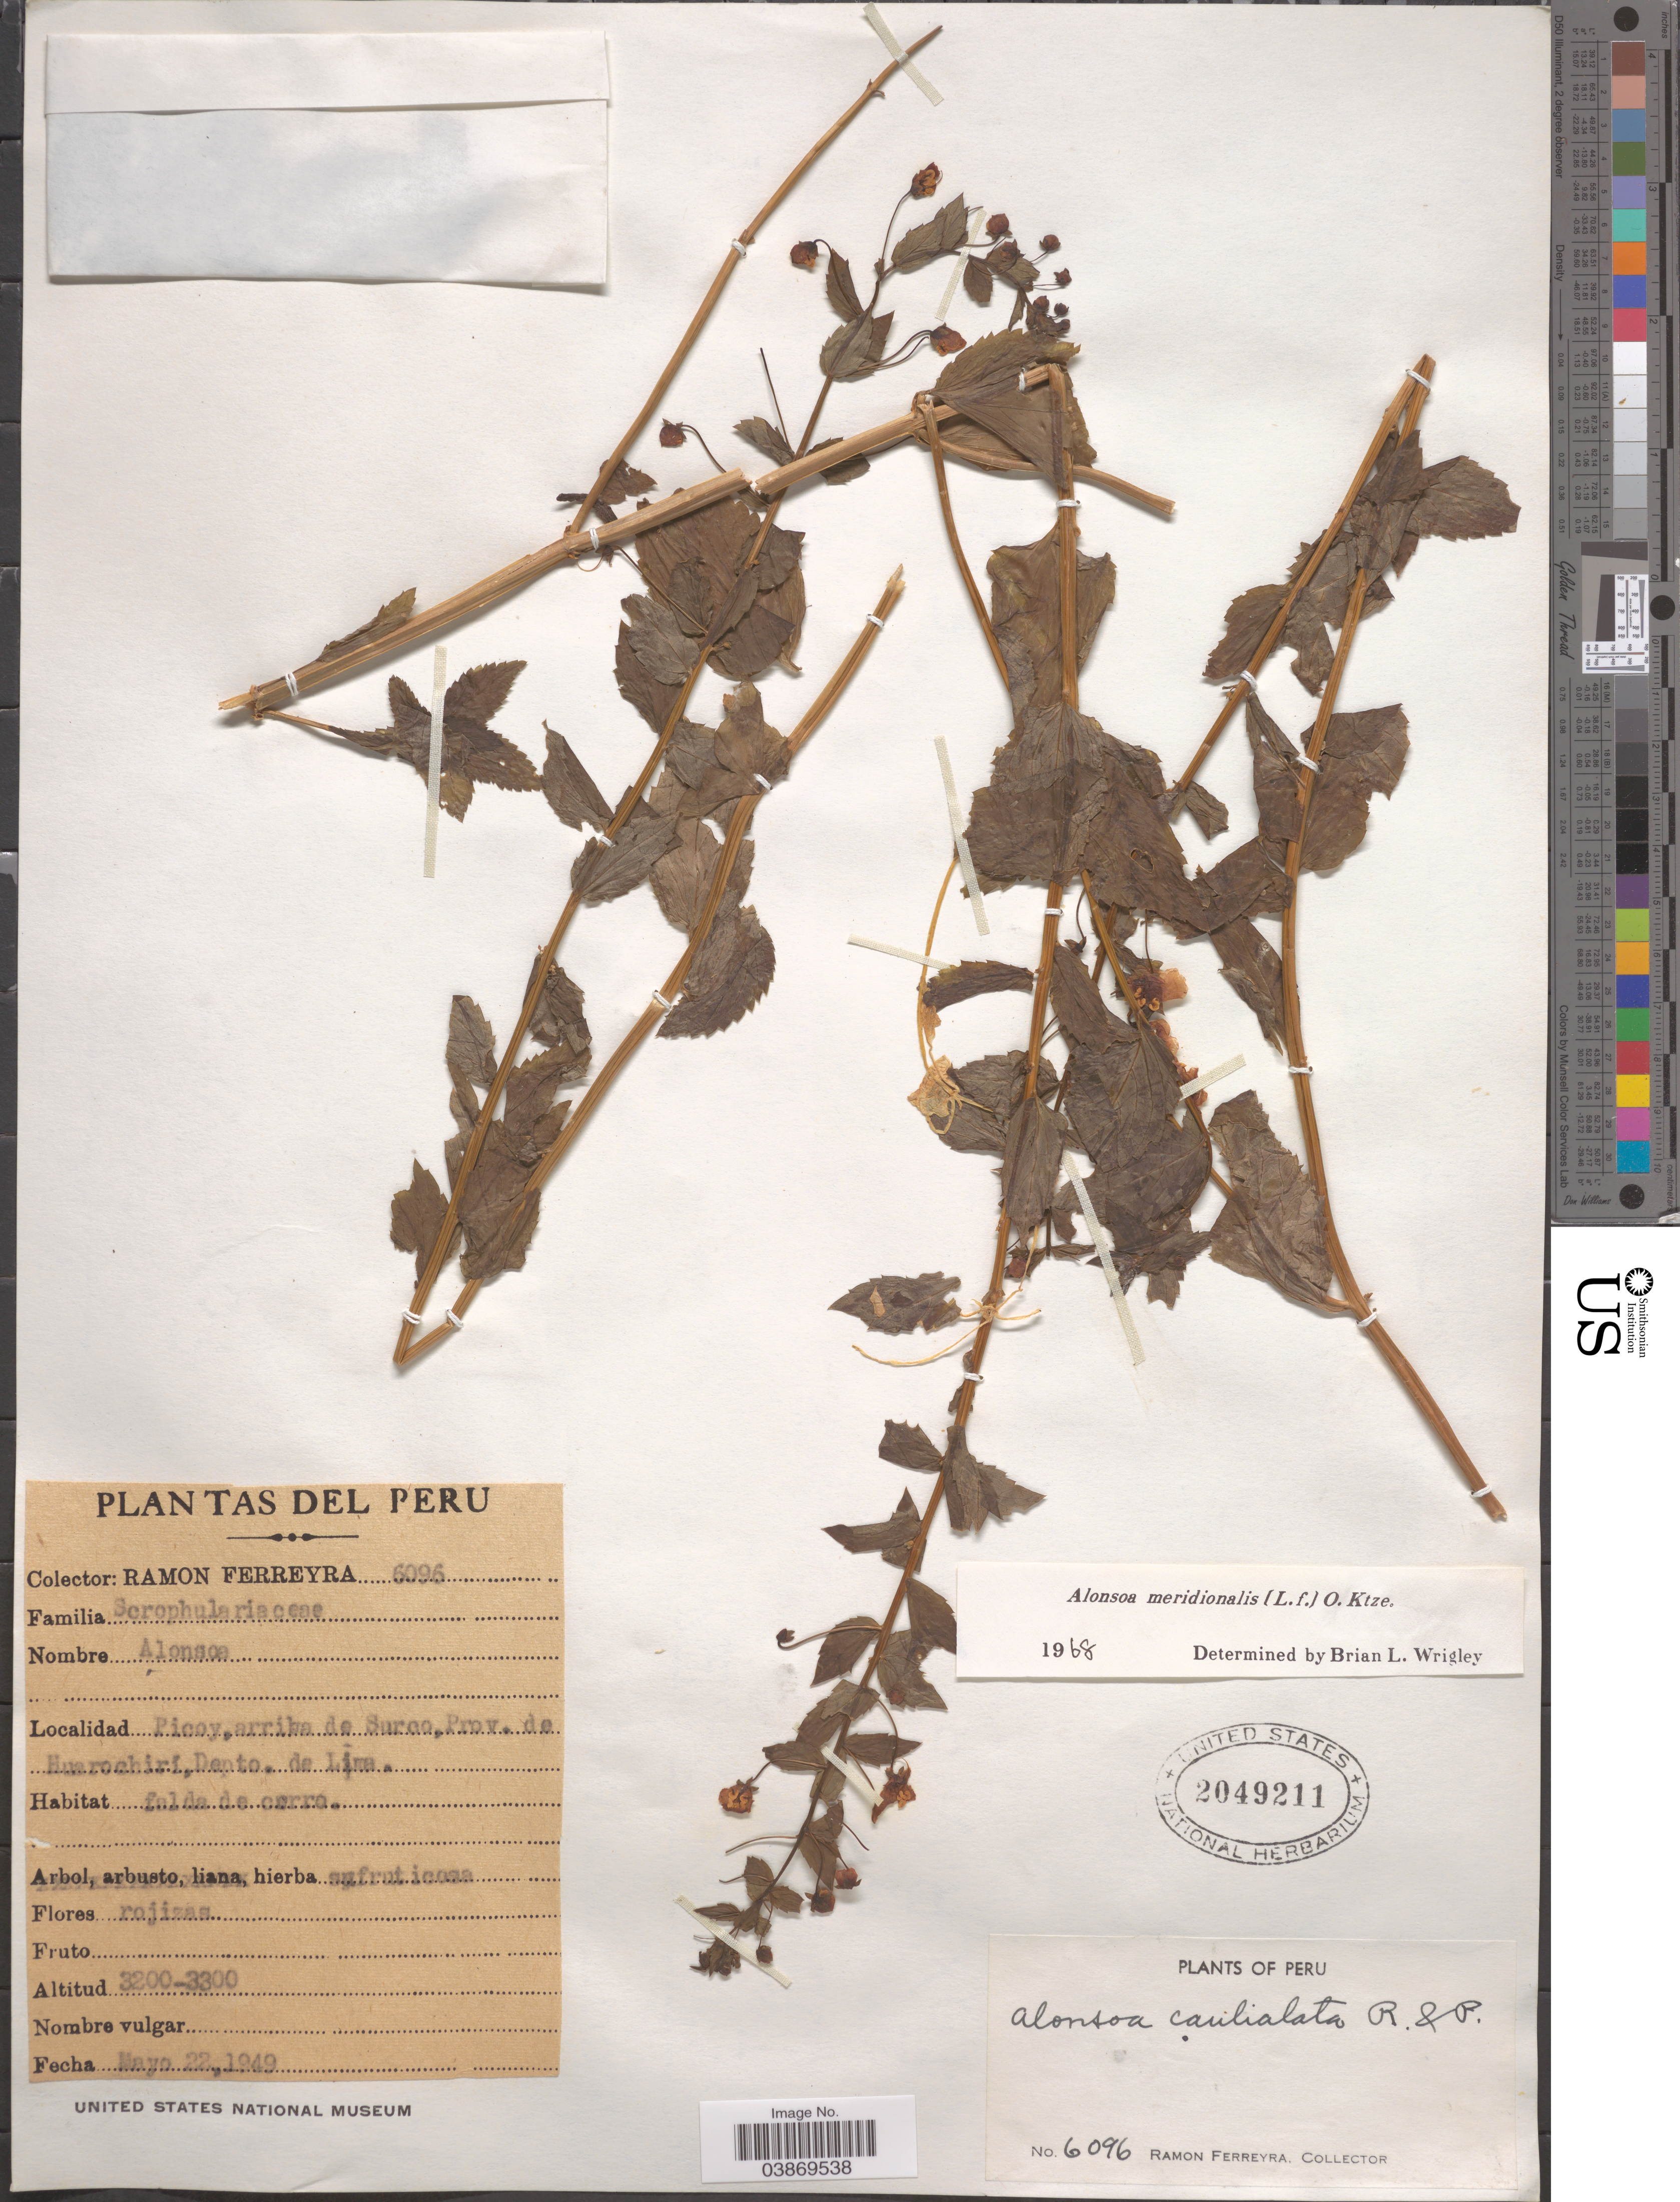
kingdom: Plantae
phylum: Tracheophyta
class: Magnoliopsida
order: Lamiales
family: Scrophulariaceae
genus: Alonsoa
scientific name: Alonsoa meridionalis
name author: (L. f.) Kuntze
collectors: R. A. Ferreyra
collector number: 6096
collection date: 1949-05-22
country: Peru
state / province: Lima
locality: Picoy, arriba de Surco, Prov. de Huarochirí, Depto. de Lima.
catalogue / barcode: US 2049211